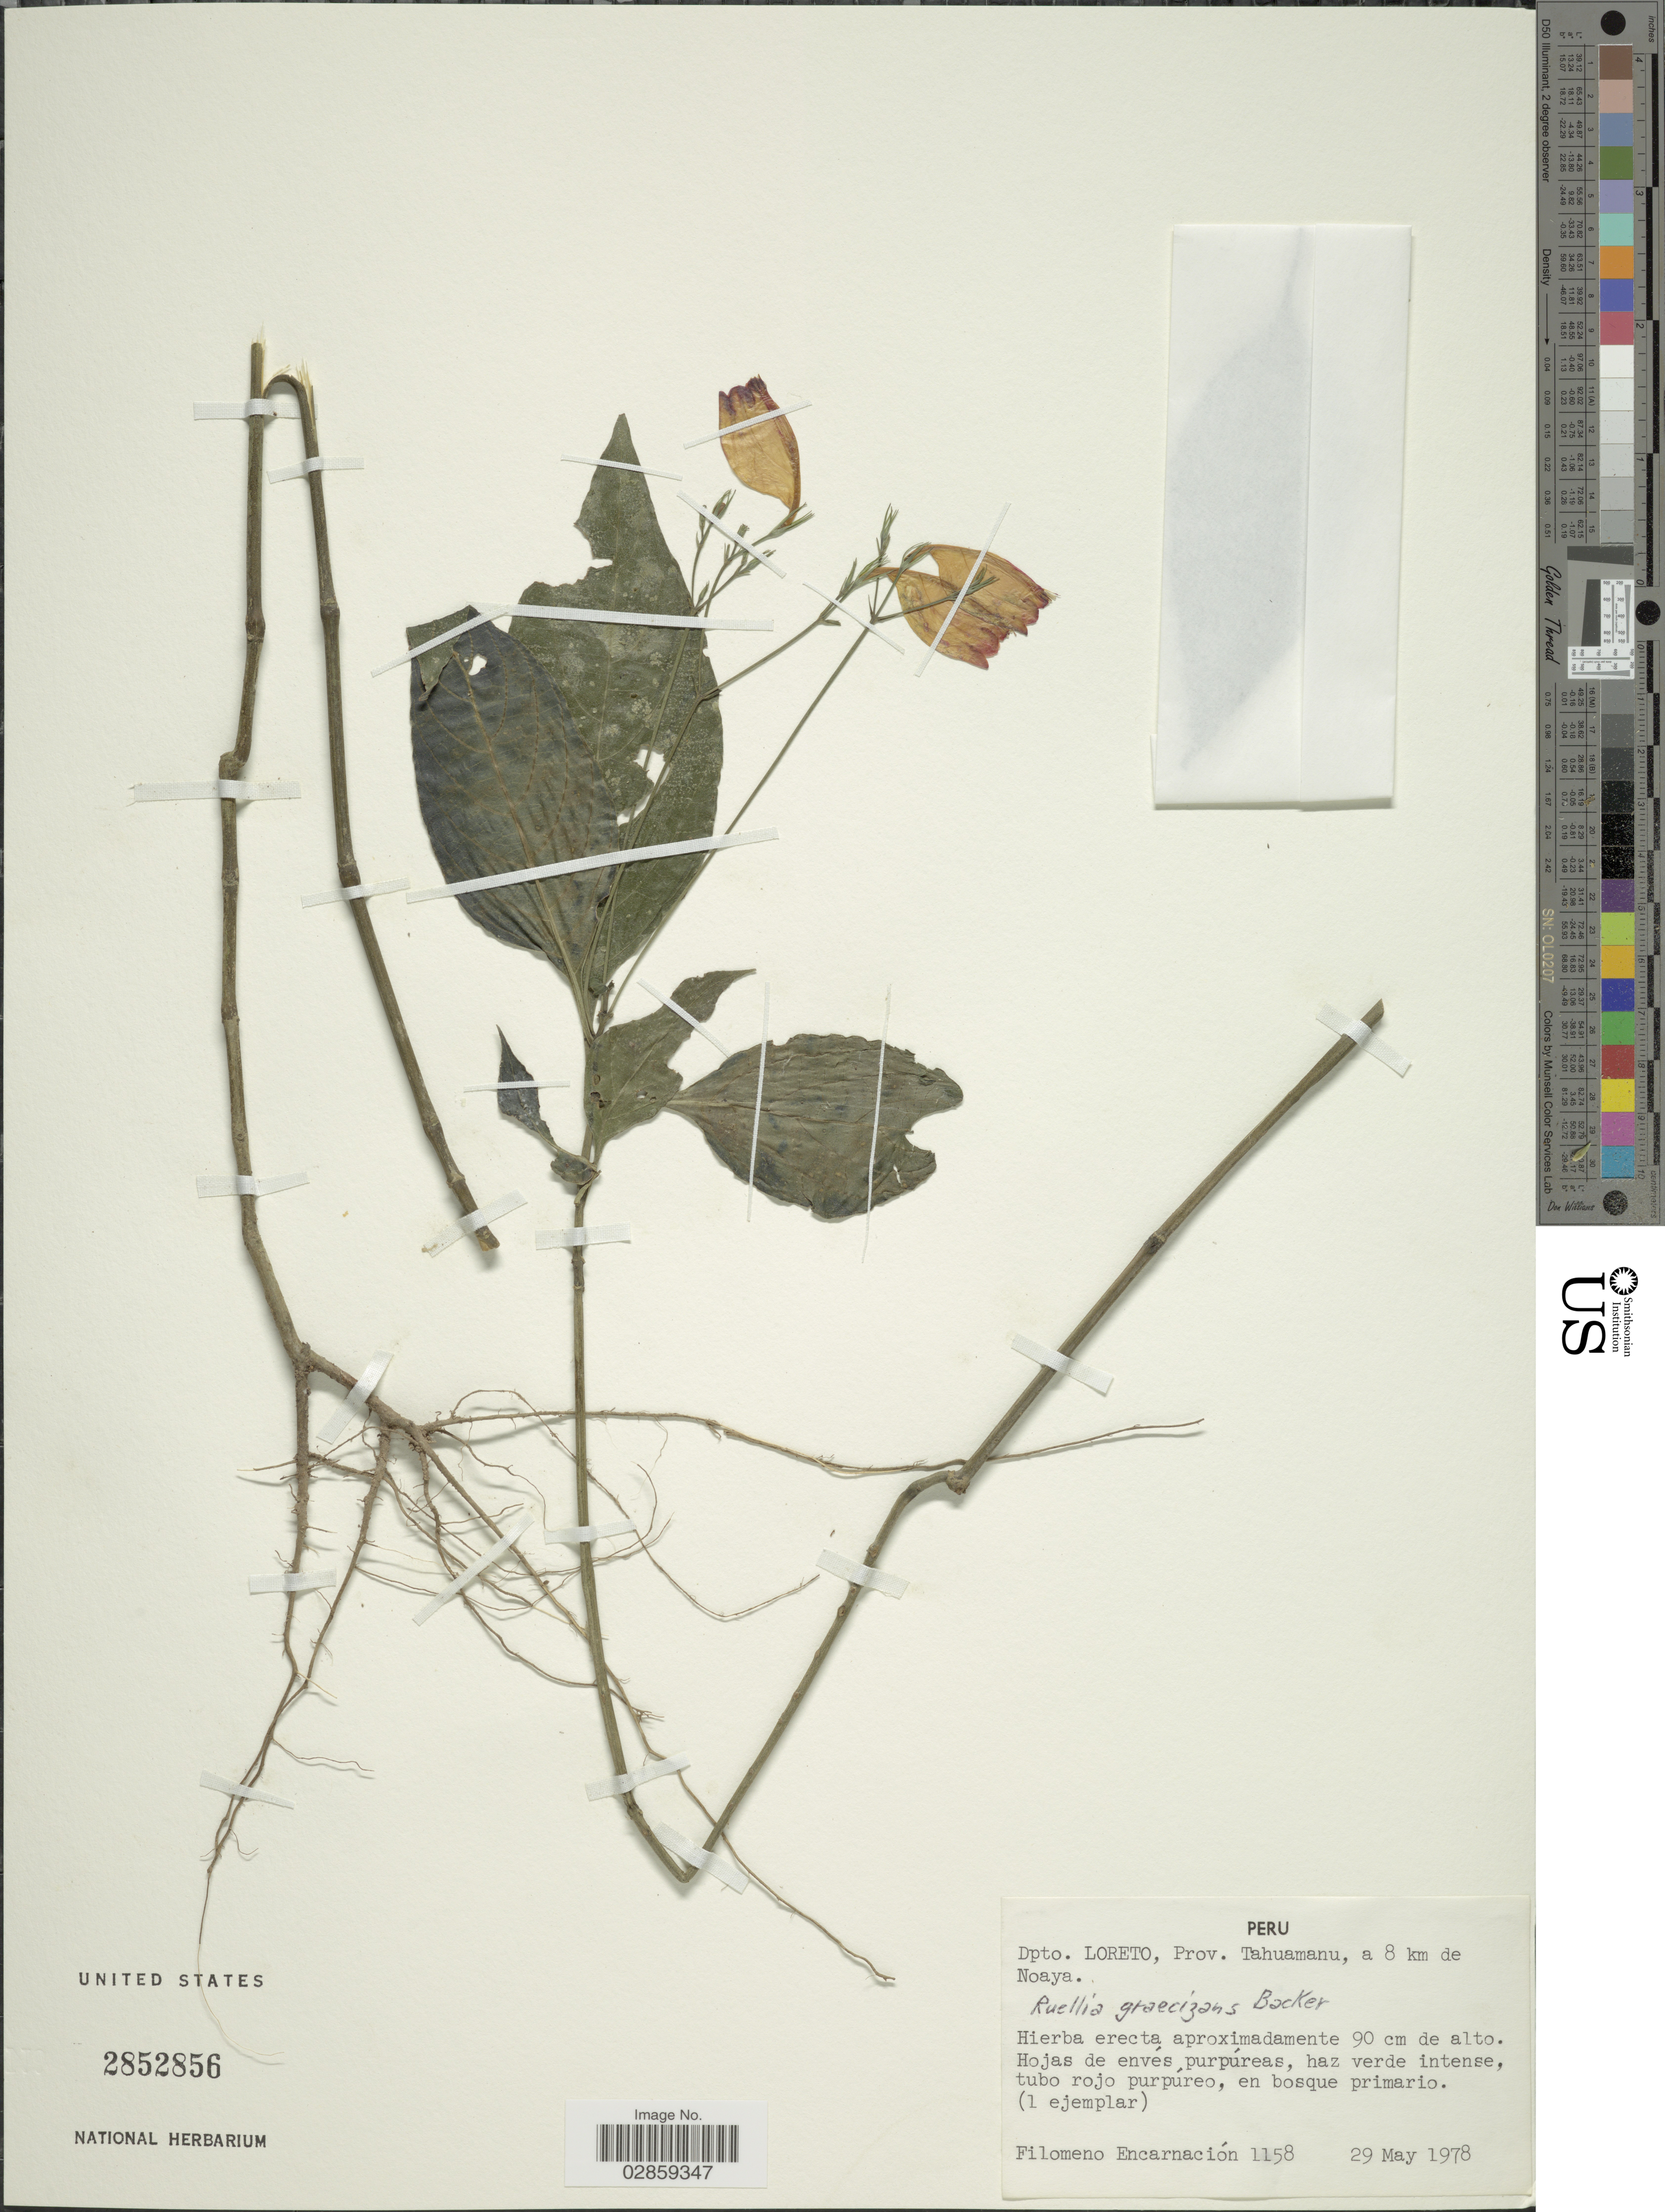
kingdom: Plantae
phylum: Tracheophyta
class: Magnoliopsida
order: Lamiales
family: Acanthaceae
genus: Ruellia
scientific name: Ruellia brevifolia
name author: (Pohl) C. Ezcurra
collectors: F. Encarnación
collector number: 1158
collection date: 1978-05-29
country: Peru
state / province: Loreto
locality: Dpto. Loreto, Prov. Tahuamanu, a 8 km de Noaya.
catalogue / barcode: US 2852856